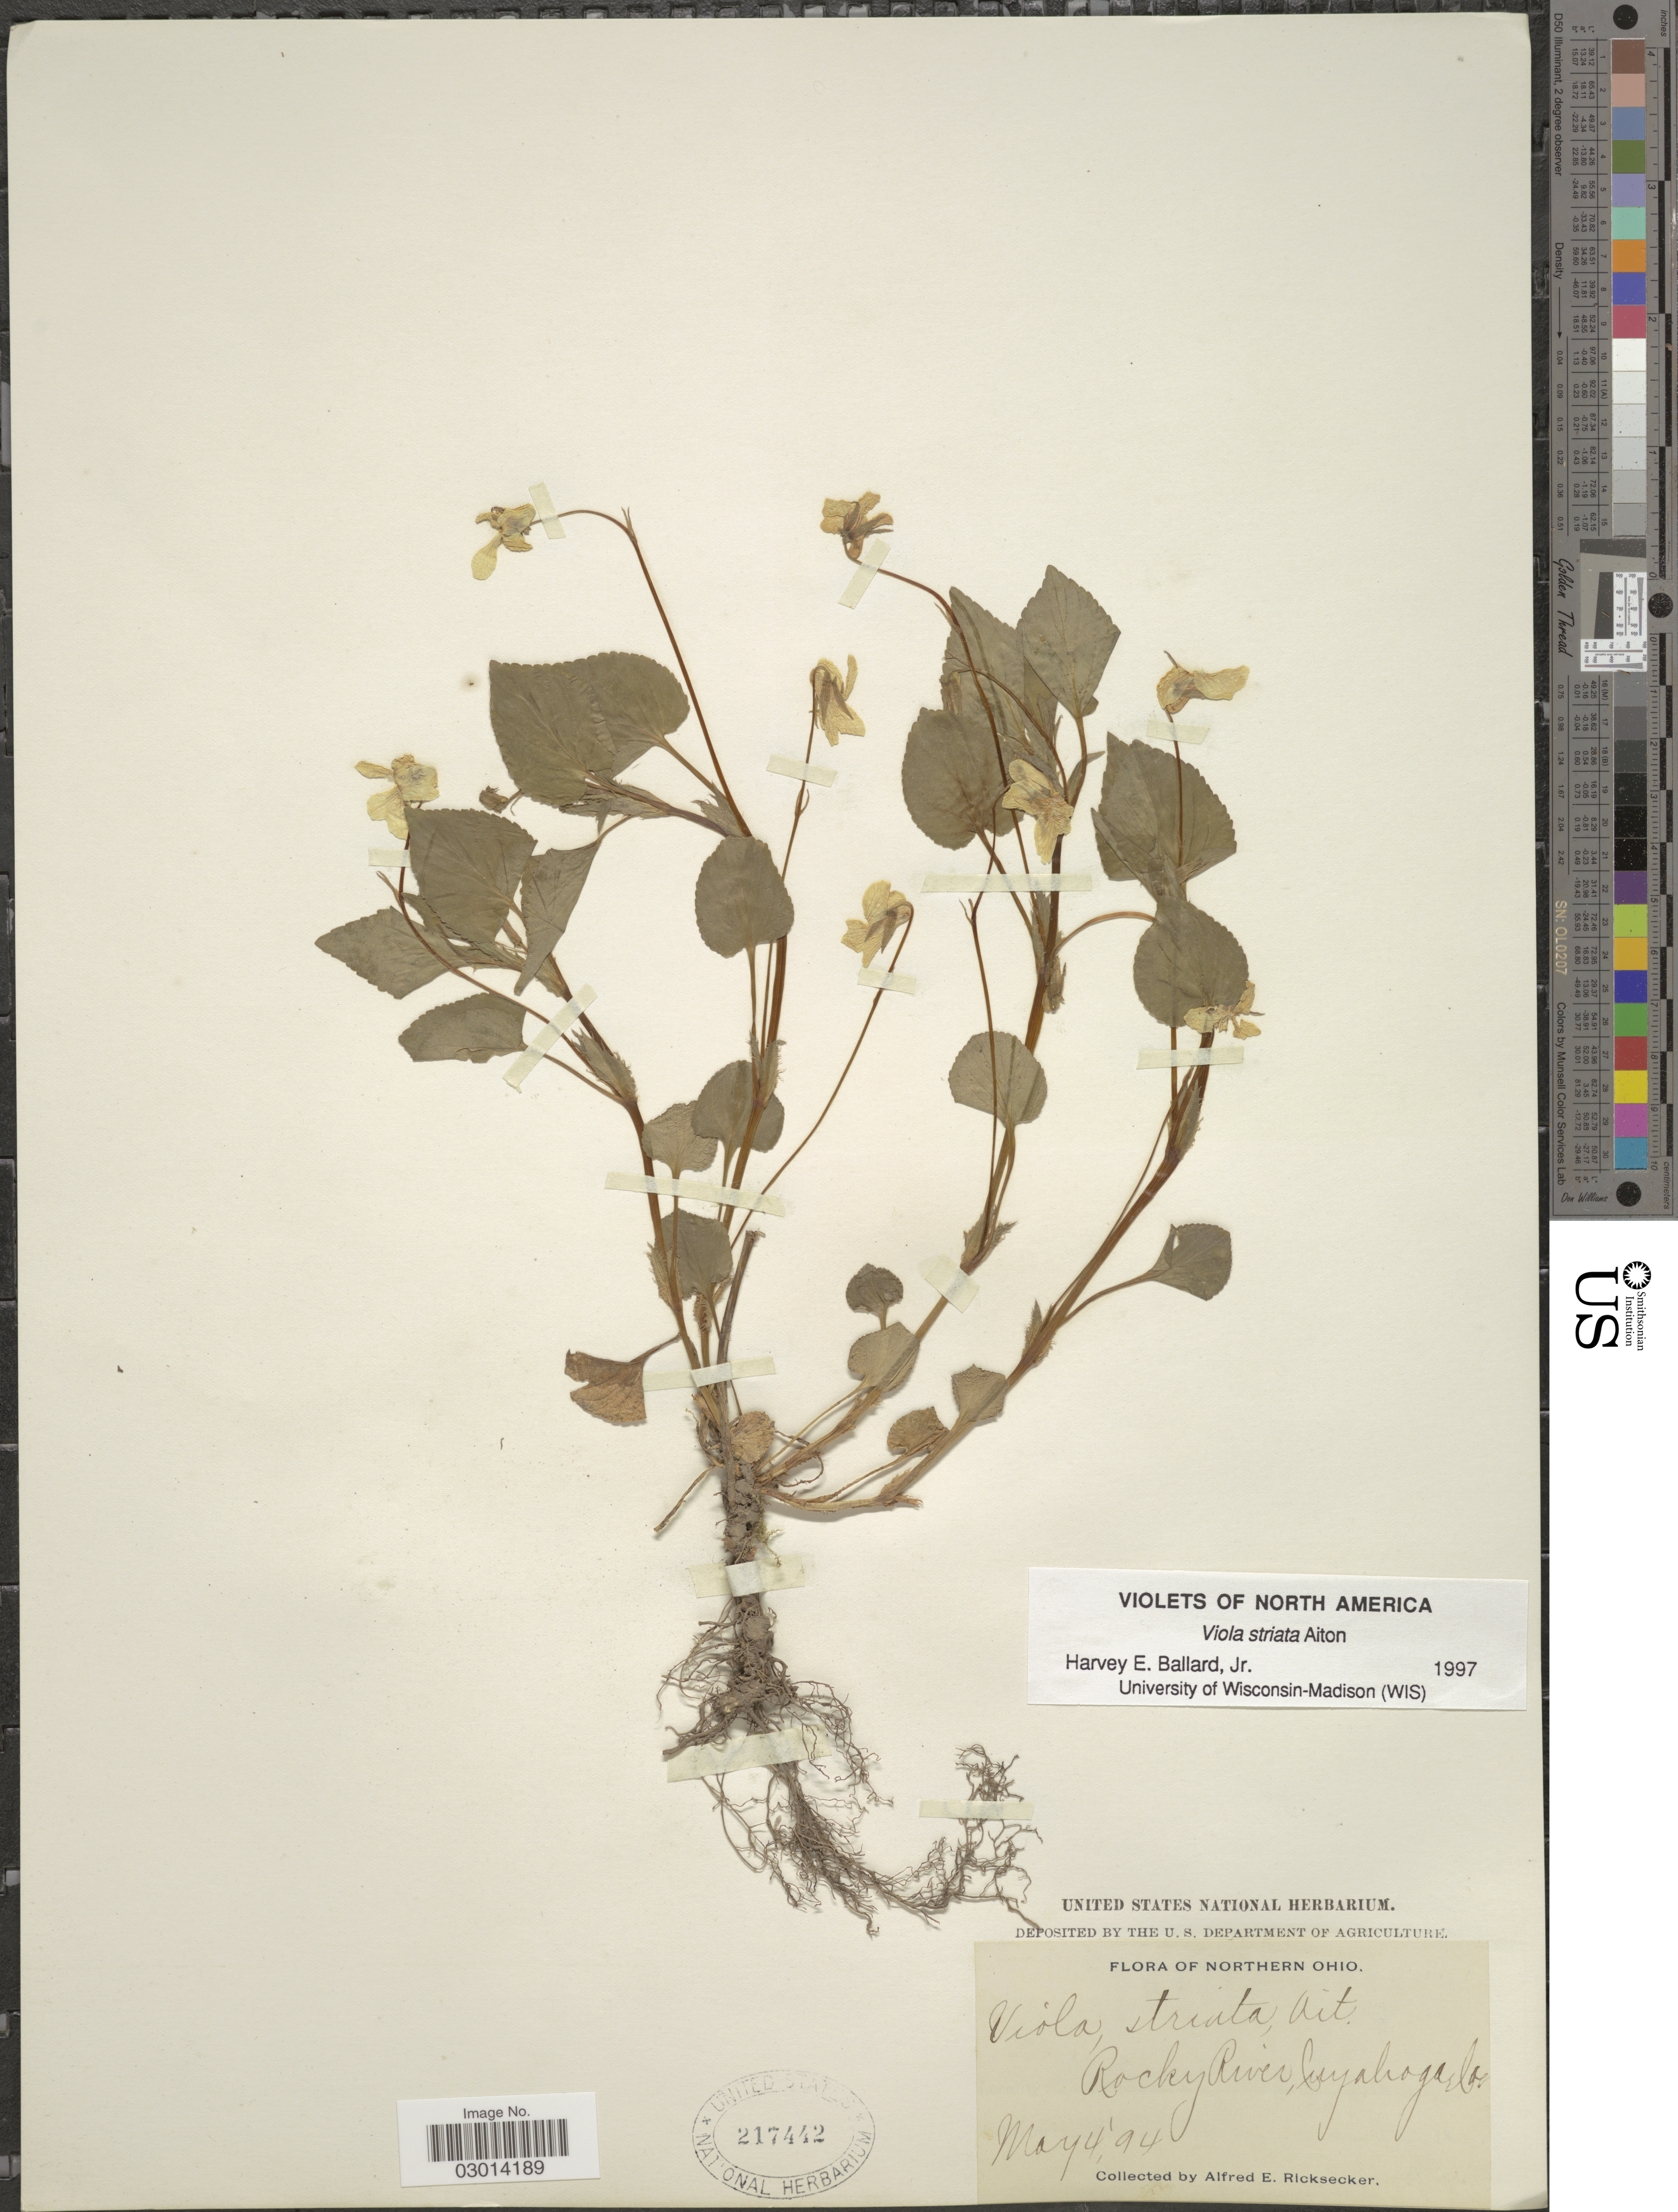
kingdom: Plantae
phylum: Tracheophyta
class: Magnoliopsida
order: Malpighiales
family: Violaceae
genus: Viola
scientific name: Viola rostrata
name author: Pursh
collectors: A. E. Ricksecker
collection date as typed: Transcribed d/m/y: 4/5/94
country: United States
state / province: Ohio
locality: Northern Ohio. Rocky River, Cuyahoga Co.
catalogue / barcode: US 217442